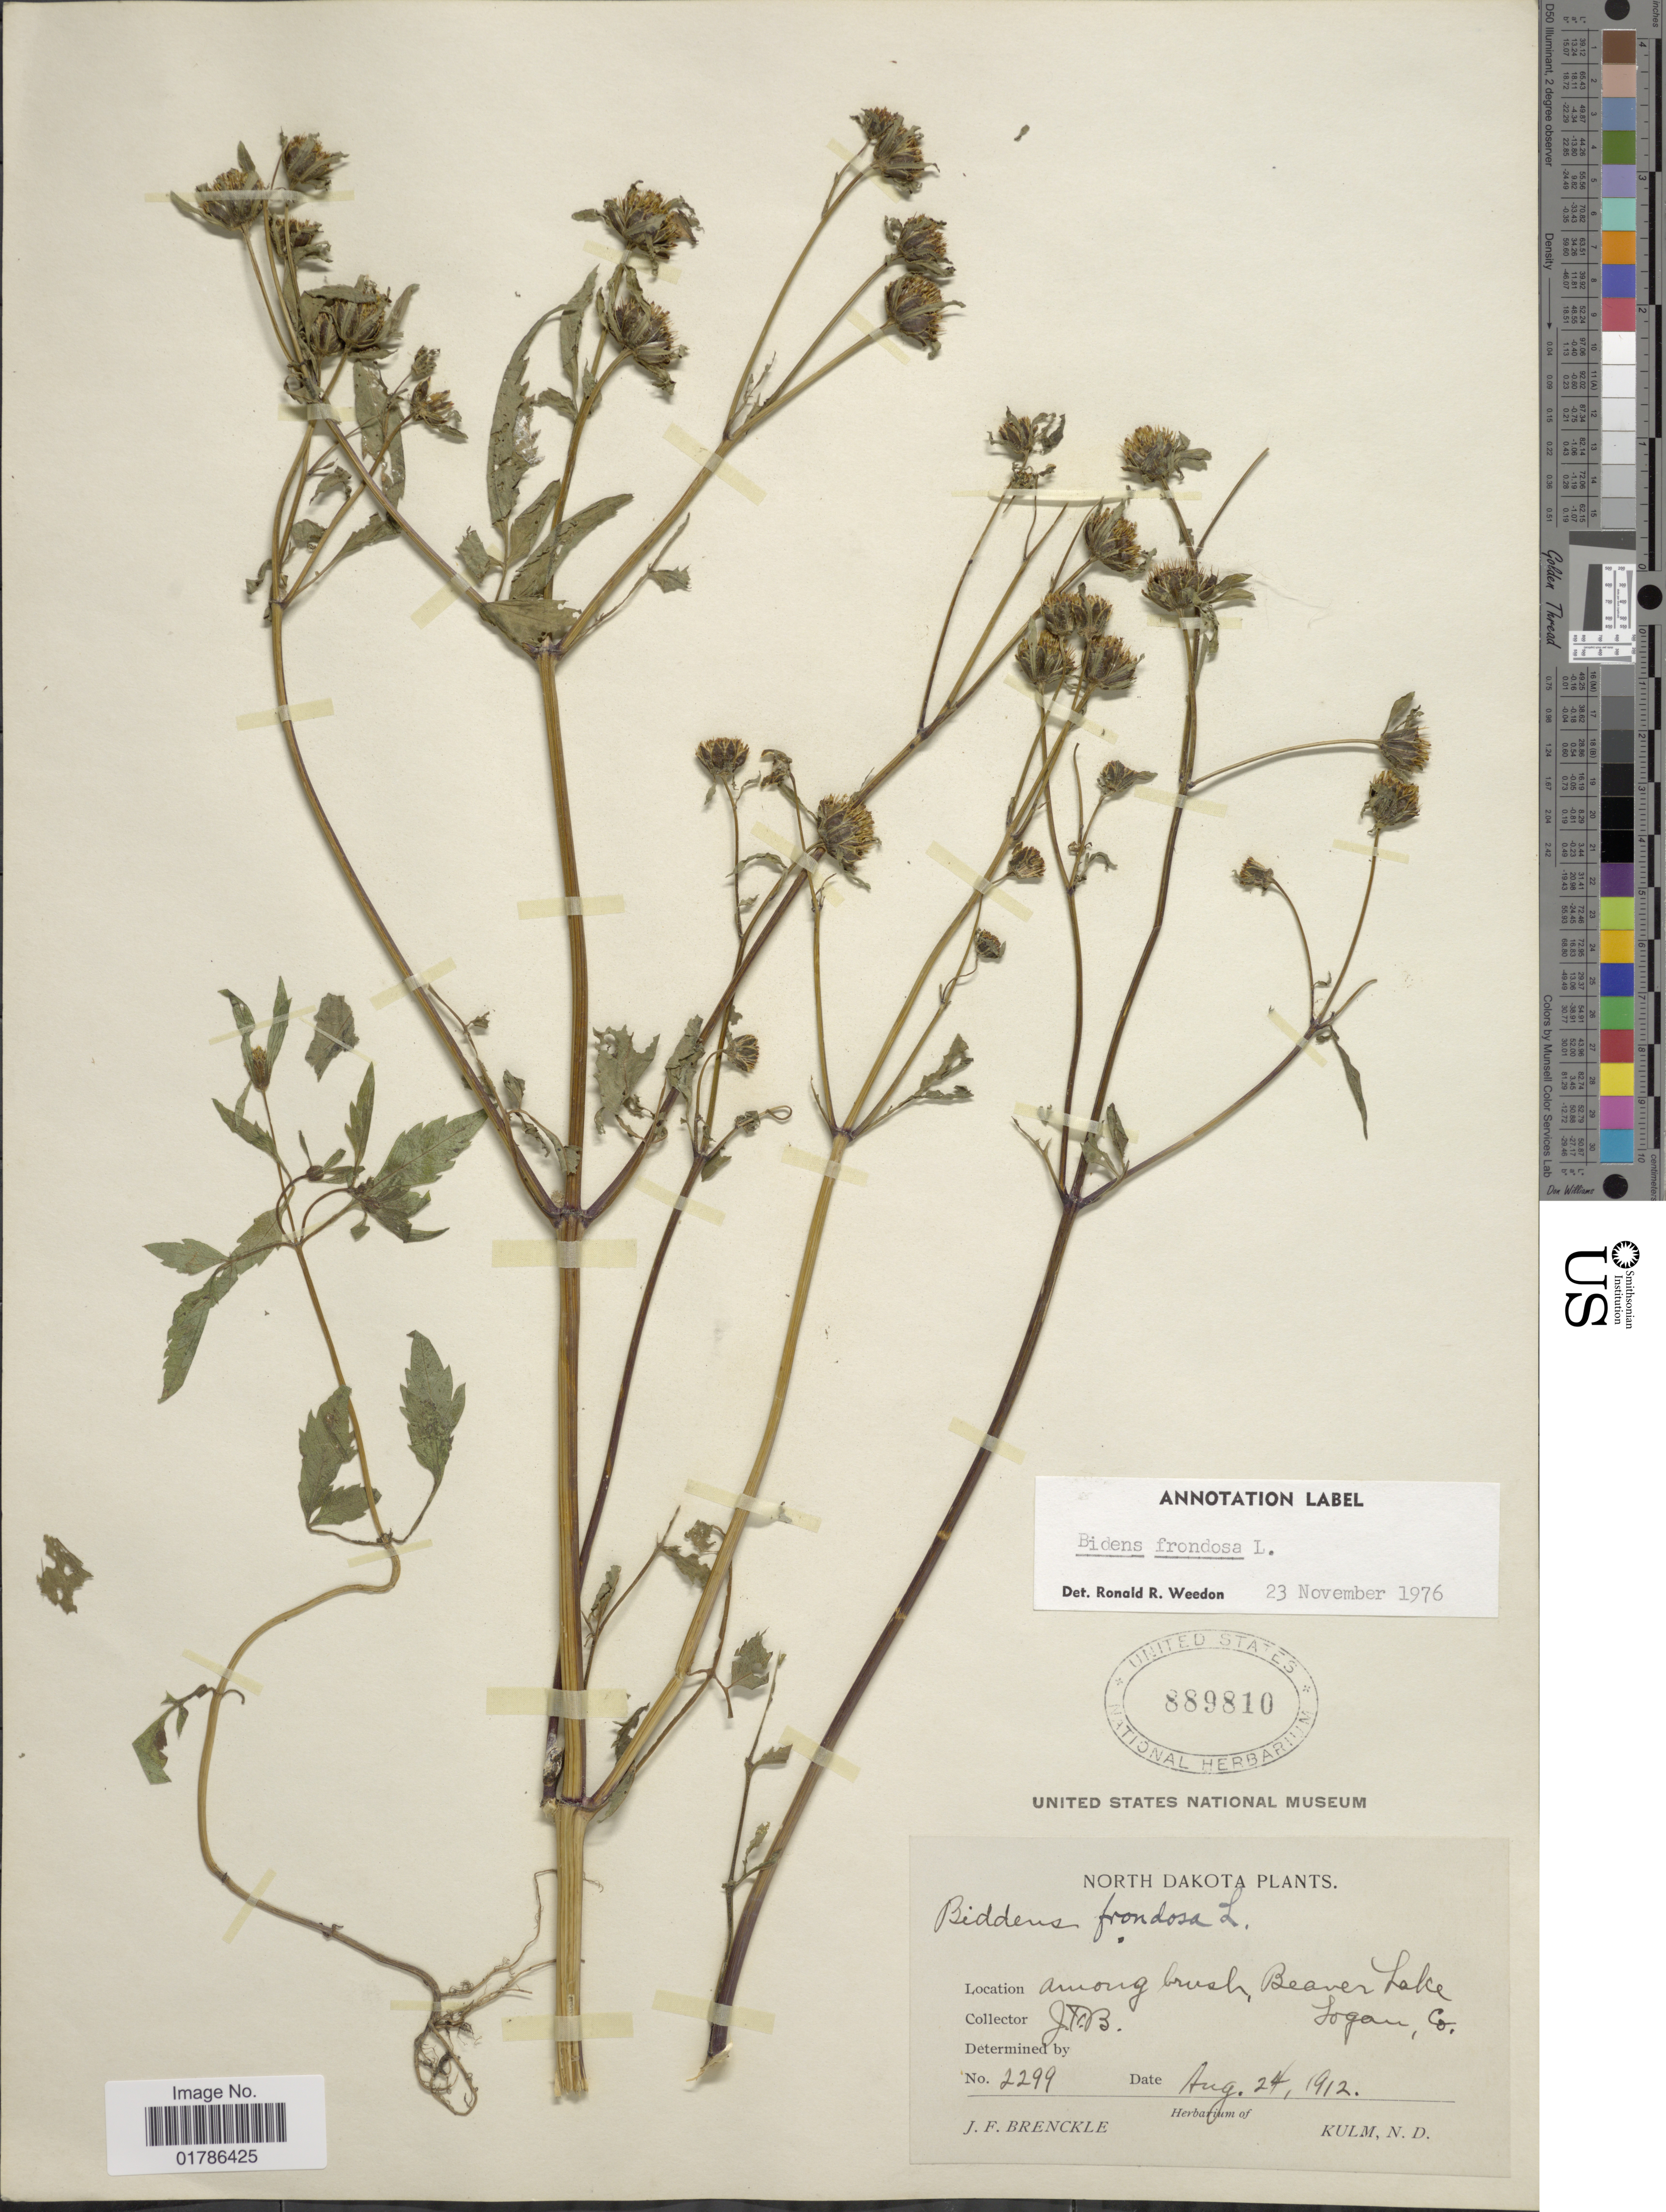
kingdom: Plantae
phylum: Tracheophyta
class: Magnoliopsida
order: Asterales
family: Asteraceae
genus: Bidens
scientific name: Bidens frondosa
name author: L.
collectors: J. Brenckle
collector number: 2299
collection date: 1912-08-24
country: United States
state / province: North Dakota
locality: Among Brush, Beaver Lake Logan Co.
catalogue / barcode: US 889810